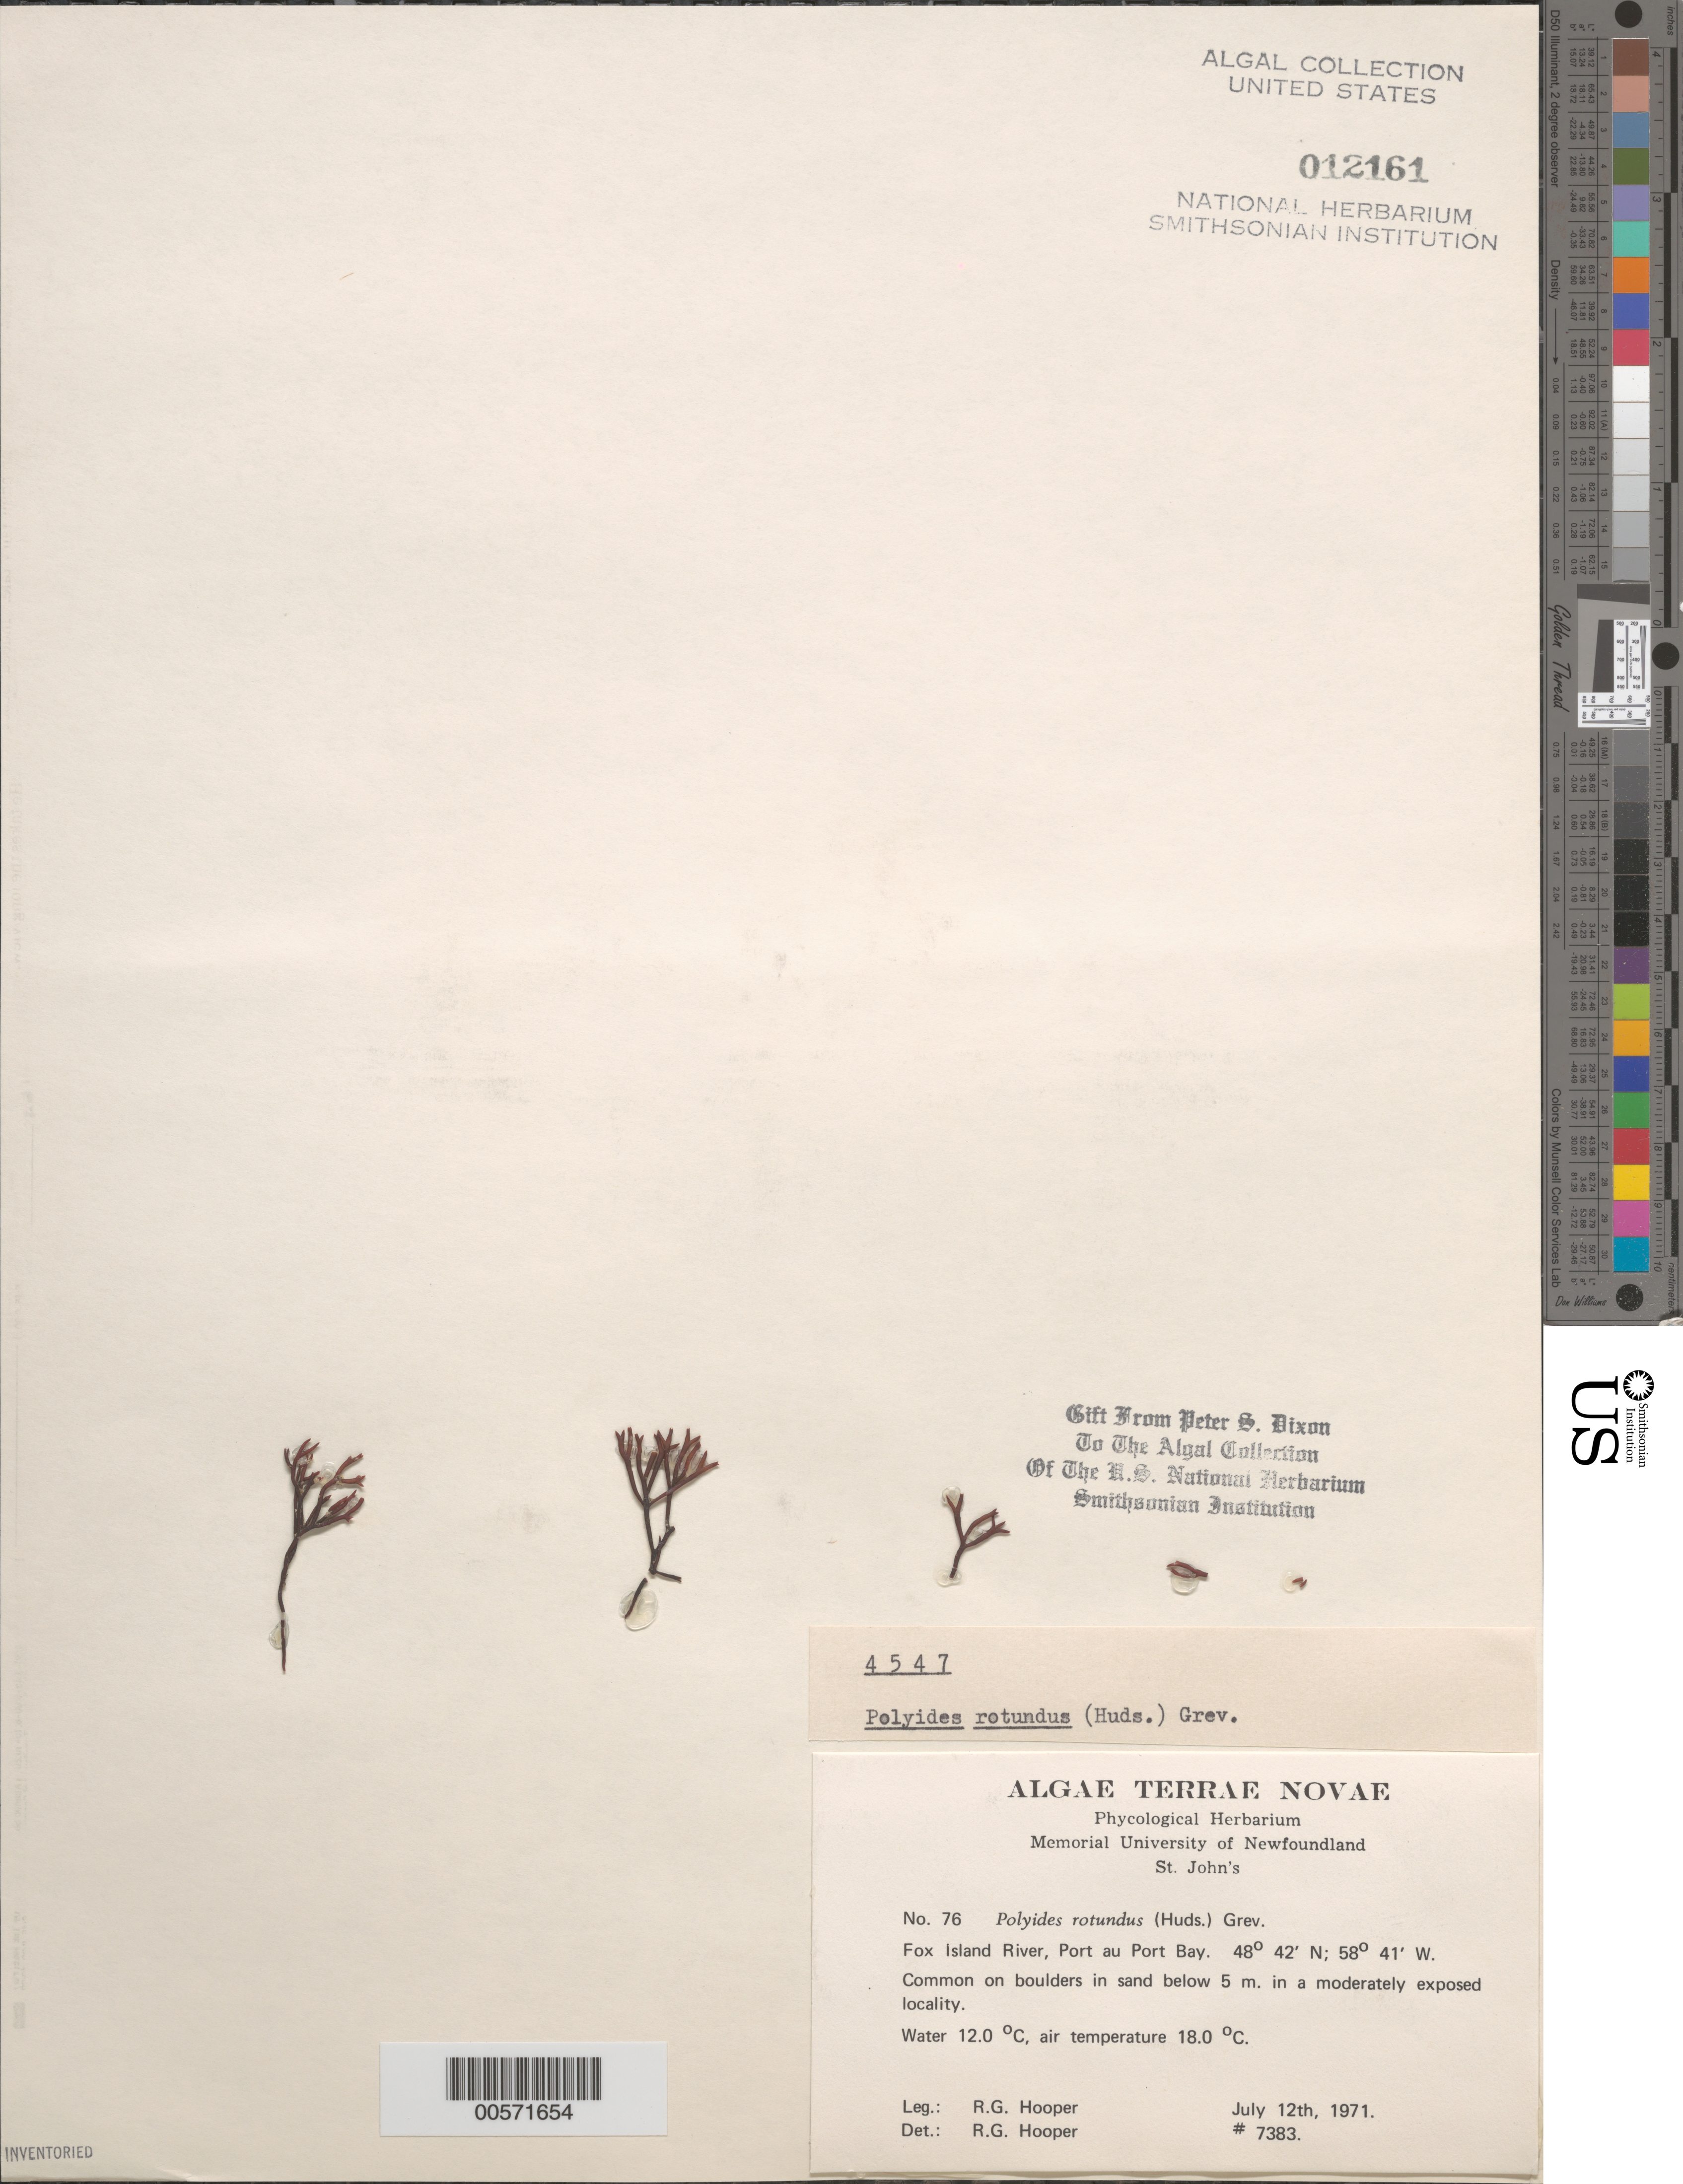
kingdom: Plantae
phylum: Rhodophyta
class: Florideophyceae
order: Gigartinales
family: Polyidaceae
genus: Polyides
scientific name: Polyides rotunda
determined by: Hooper, R. G.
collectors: R. G. Hooper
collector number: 7383 & PSD 4547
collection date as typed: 12 Jul 1971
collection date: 1971-07-12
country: Canada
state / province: Newfoundland and Labrador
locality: Fox Island River, Port au Port Bay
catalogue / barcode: US 12161